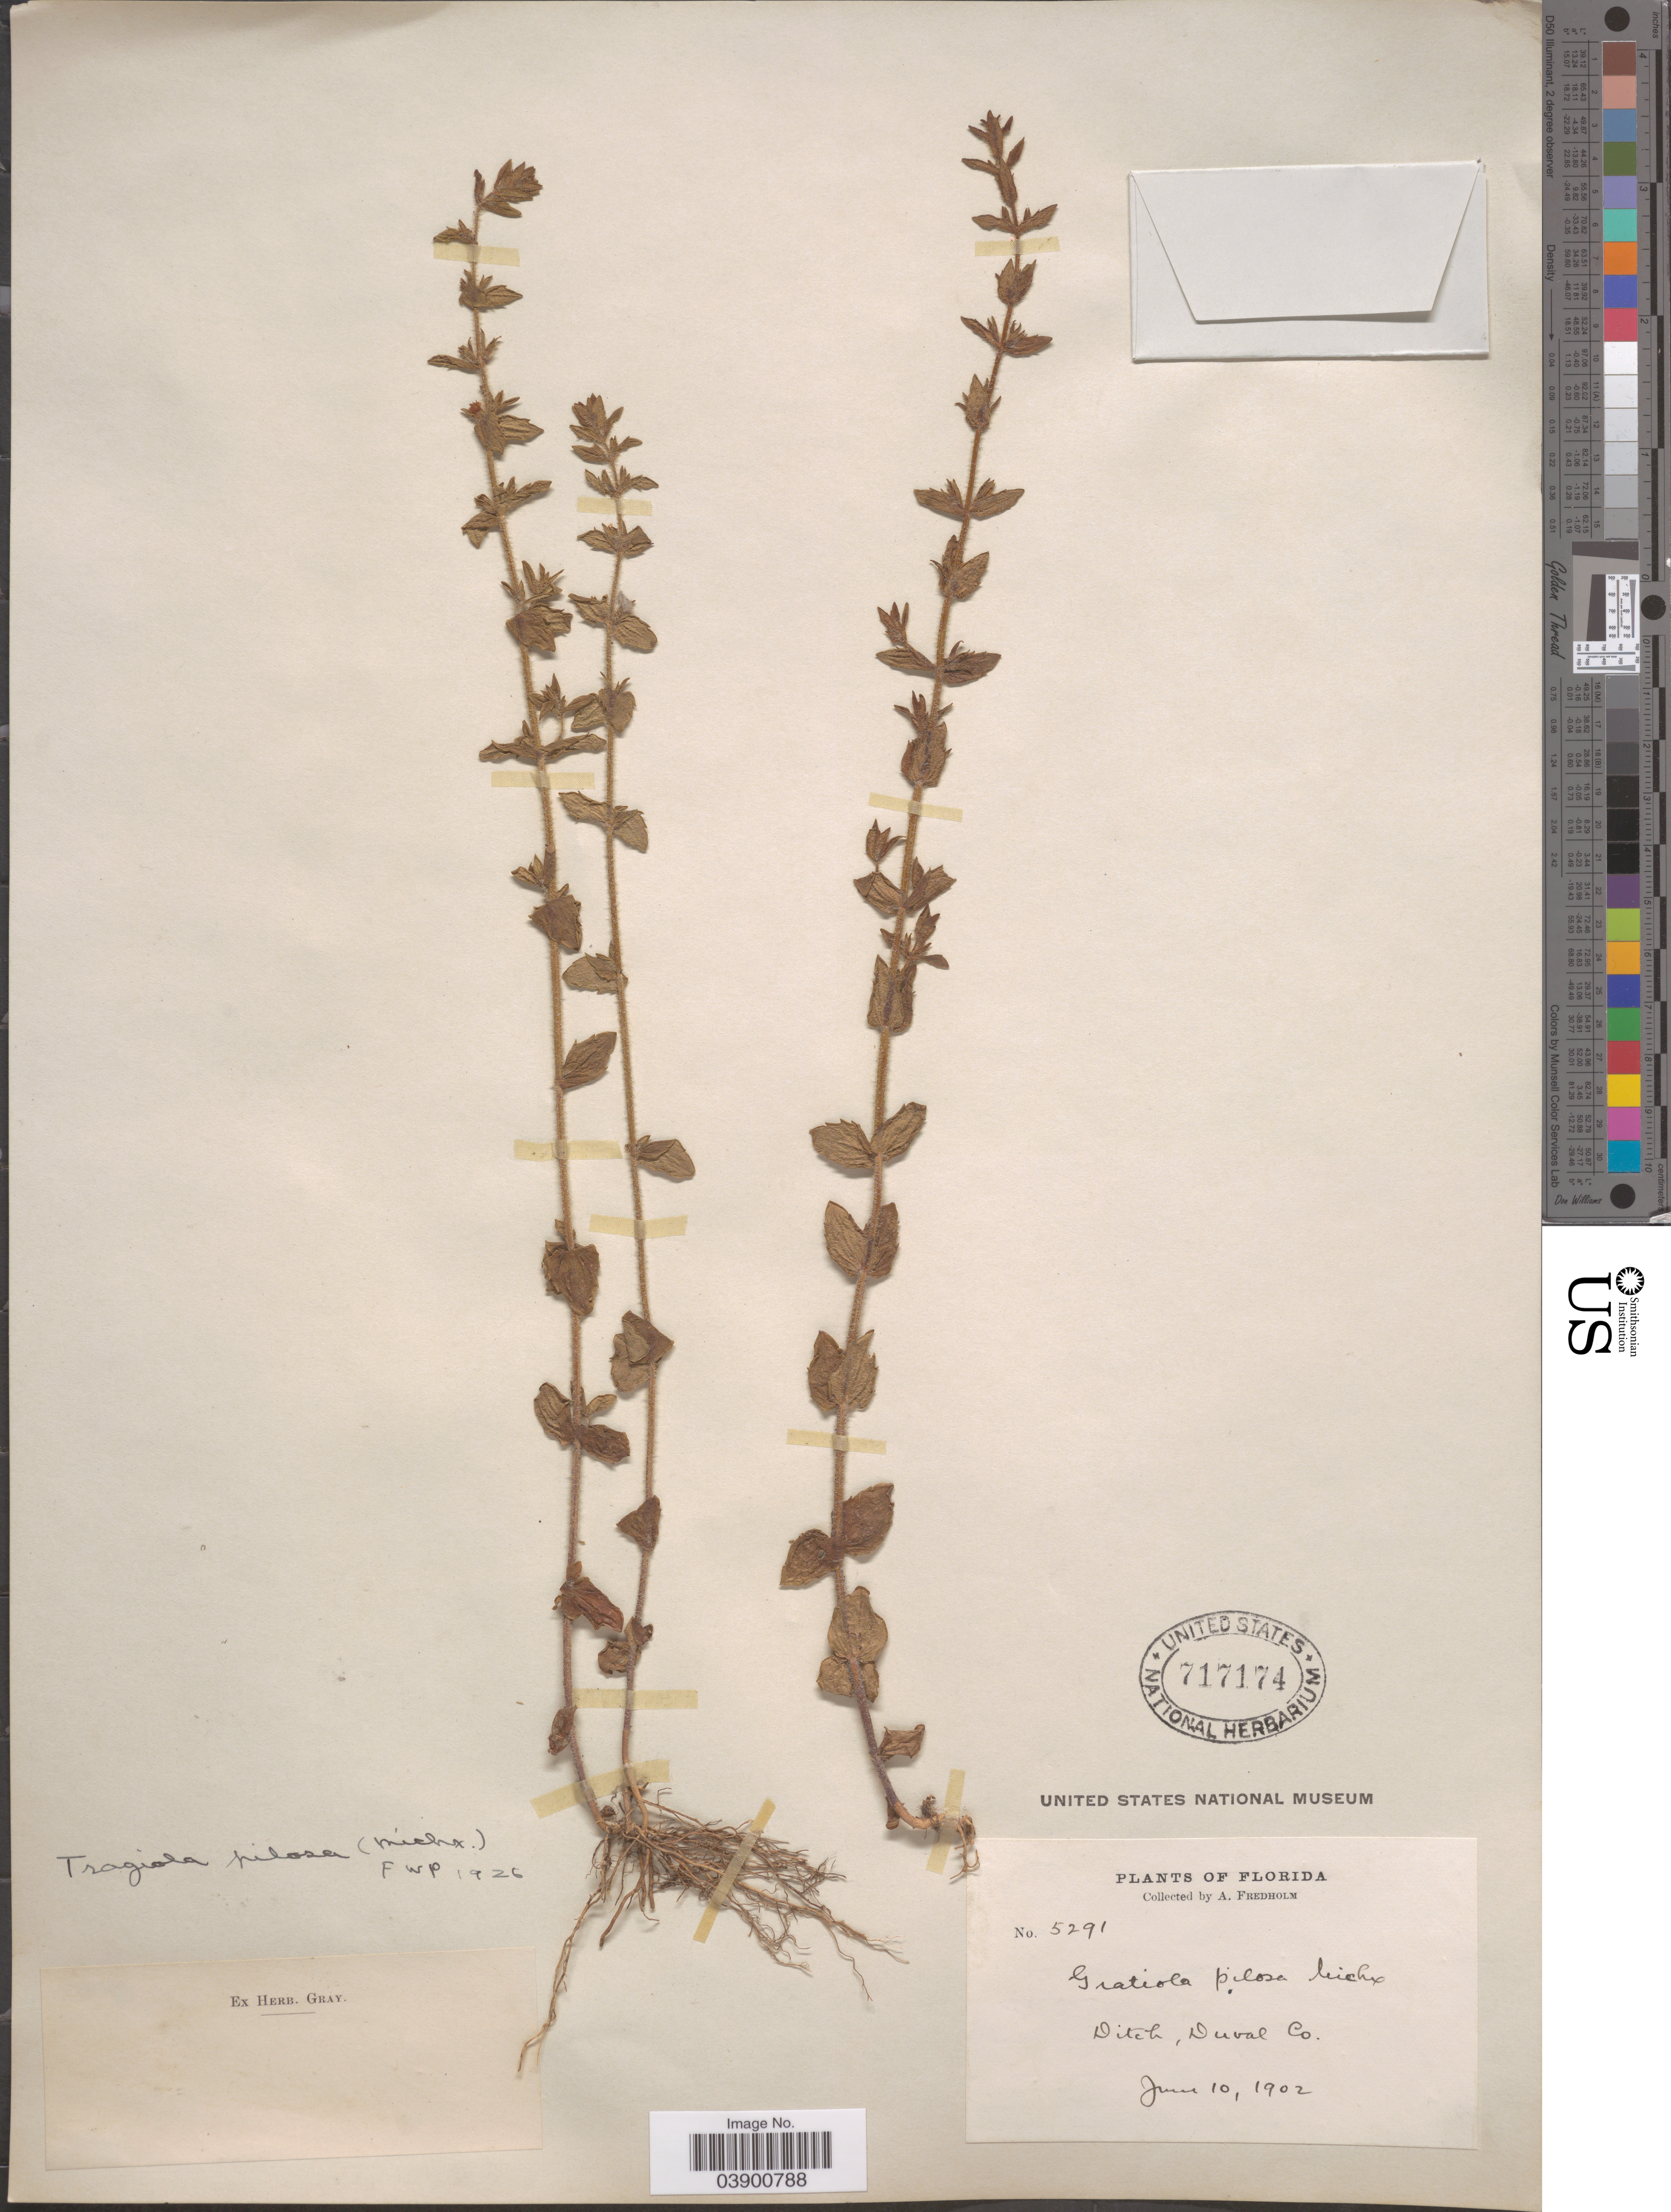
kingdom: Plantae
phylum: Tracheophyta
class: Magnoliopsida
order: Lamiales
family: Plantaginaceae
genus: Gratiola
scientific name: Gratiola pilosa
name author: Michx.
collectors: A. Fredholm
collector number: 5291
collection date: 1902-06-10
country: United States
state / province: Florida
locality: Ditch, Duval Co.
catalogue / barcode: US 717174